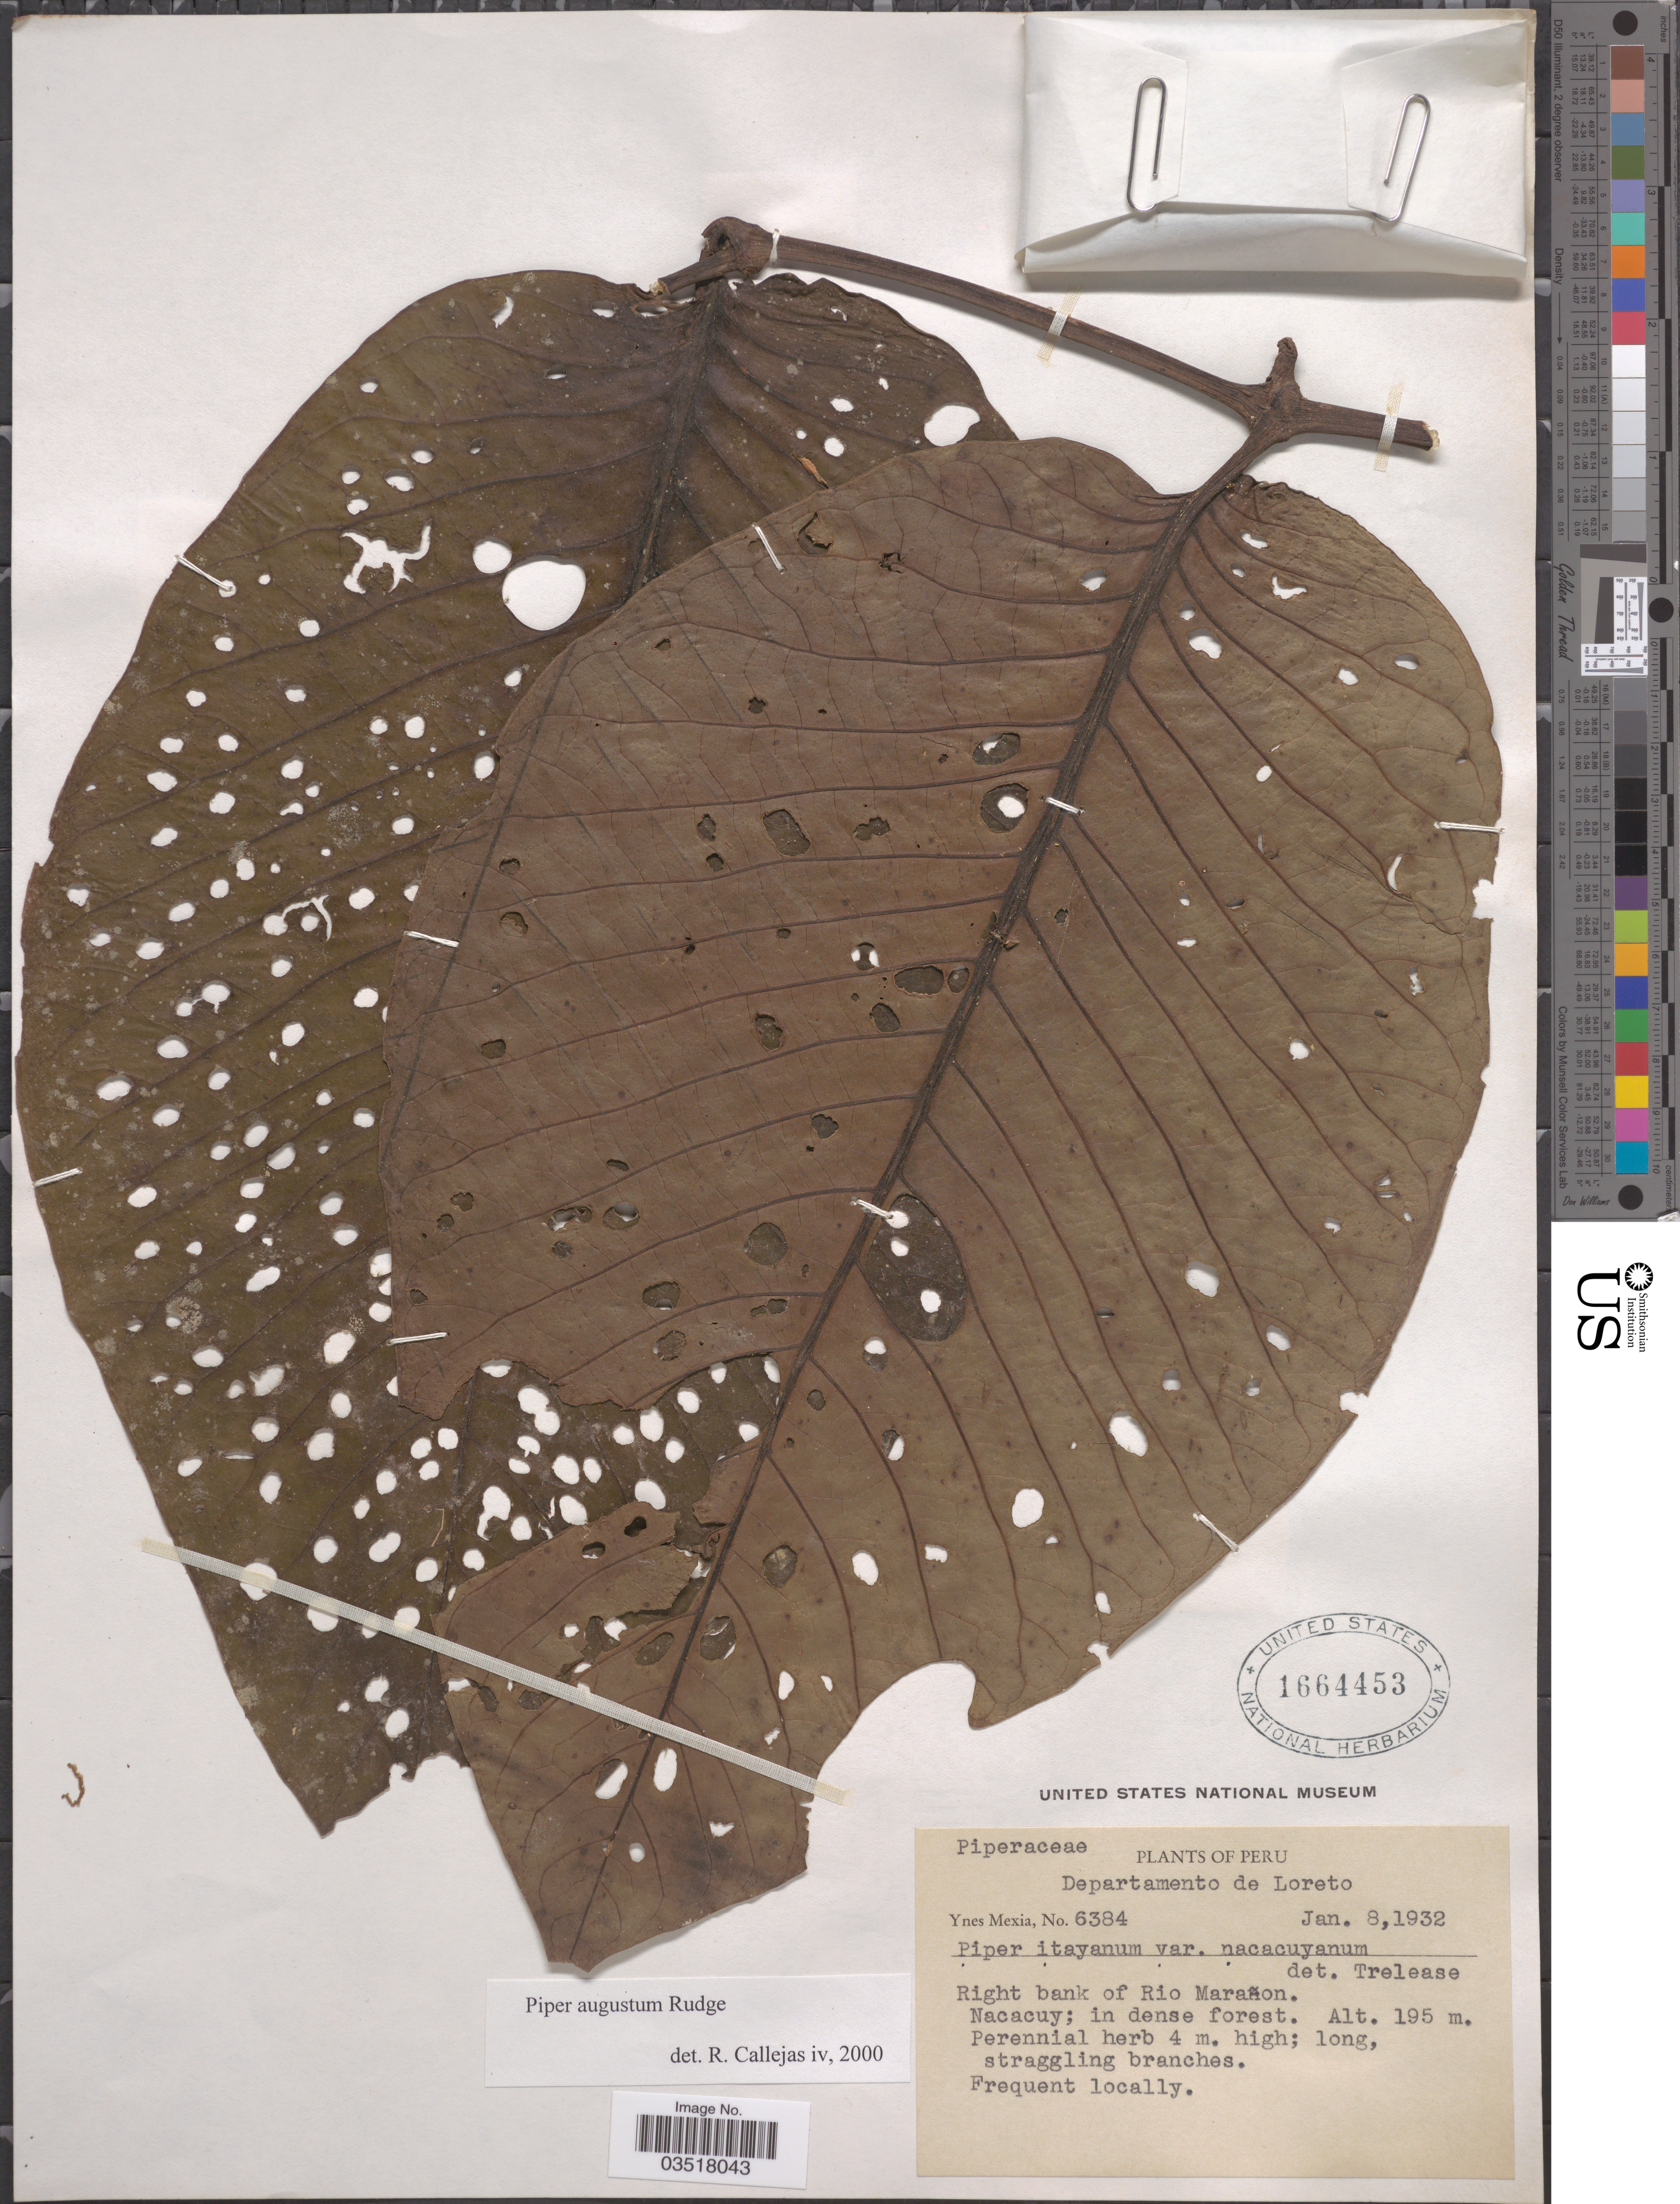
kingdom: Plantae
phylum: Tracheophyta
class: Magnoliopsida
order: Piperales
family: Piperaceae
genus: Piper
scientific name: Piper augustum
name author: Rudge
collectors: Y. Mexia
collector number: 6384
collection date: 1932-01-08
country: Peru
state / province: Loreto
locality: Departamento de Loreto. Right bank of Rio Marañon. Nacacuy.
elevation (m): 195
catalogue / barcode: US 1664453